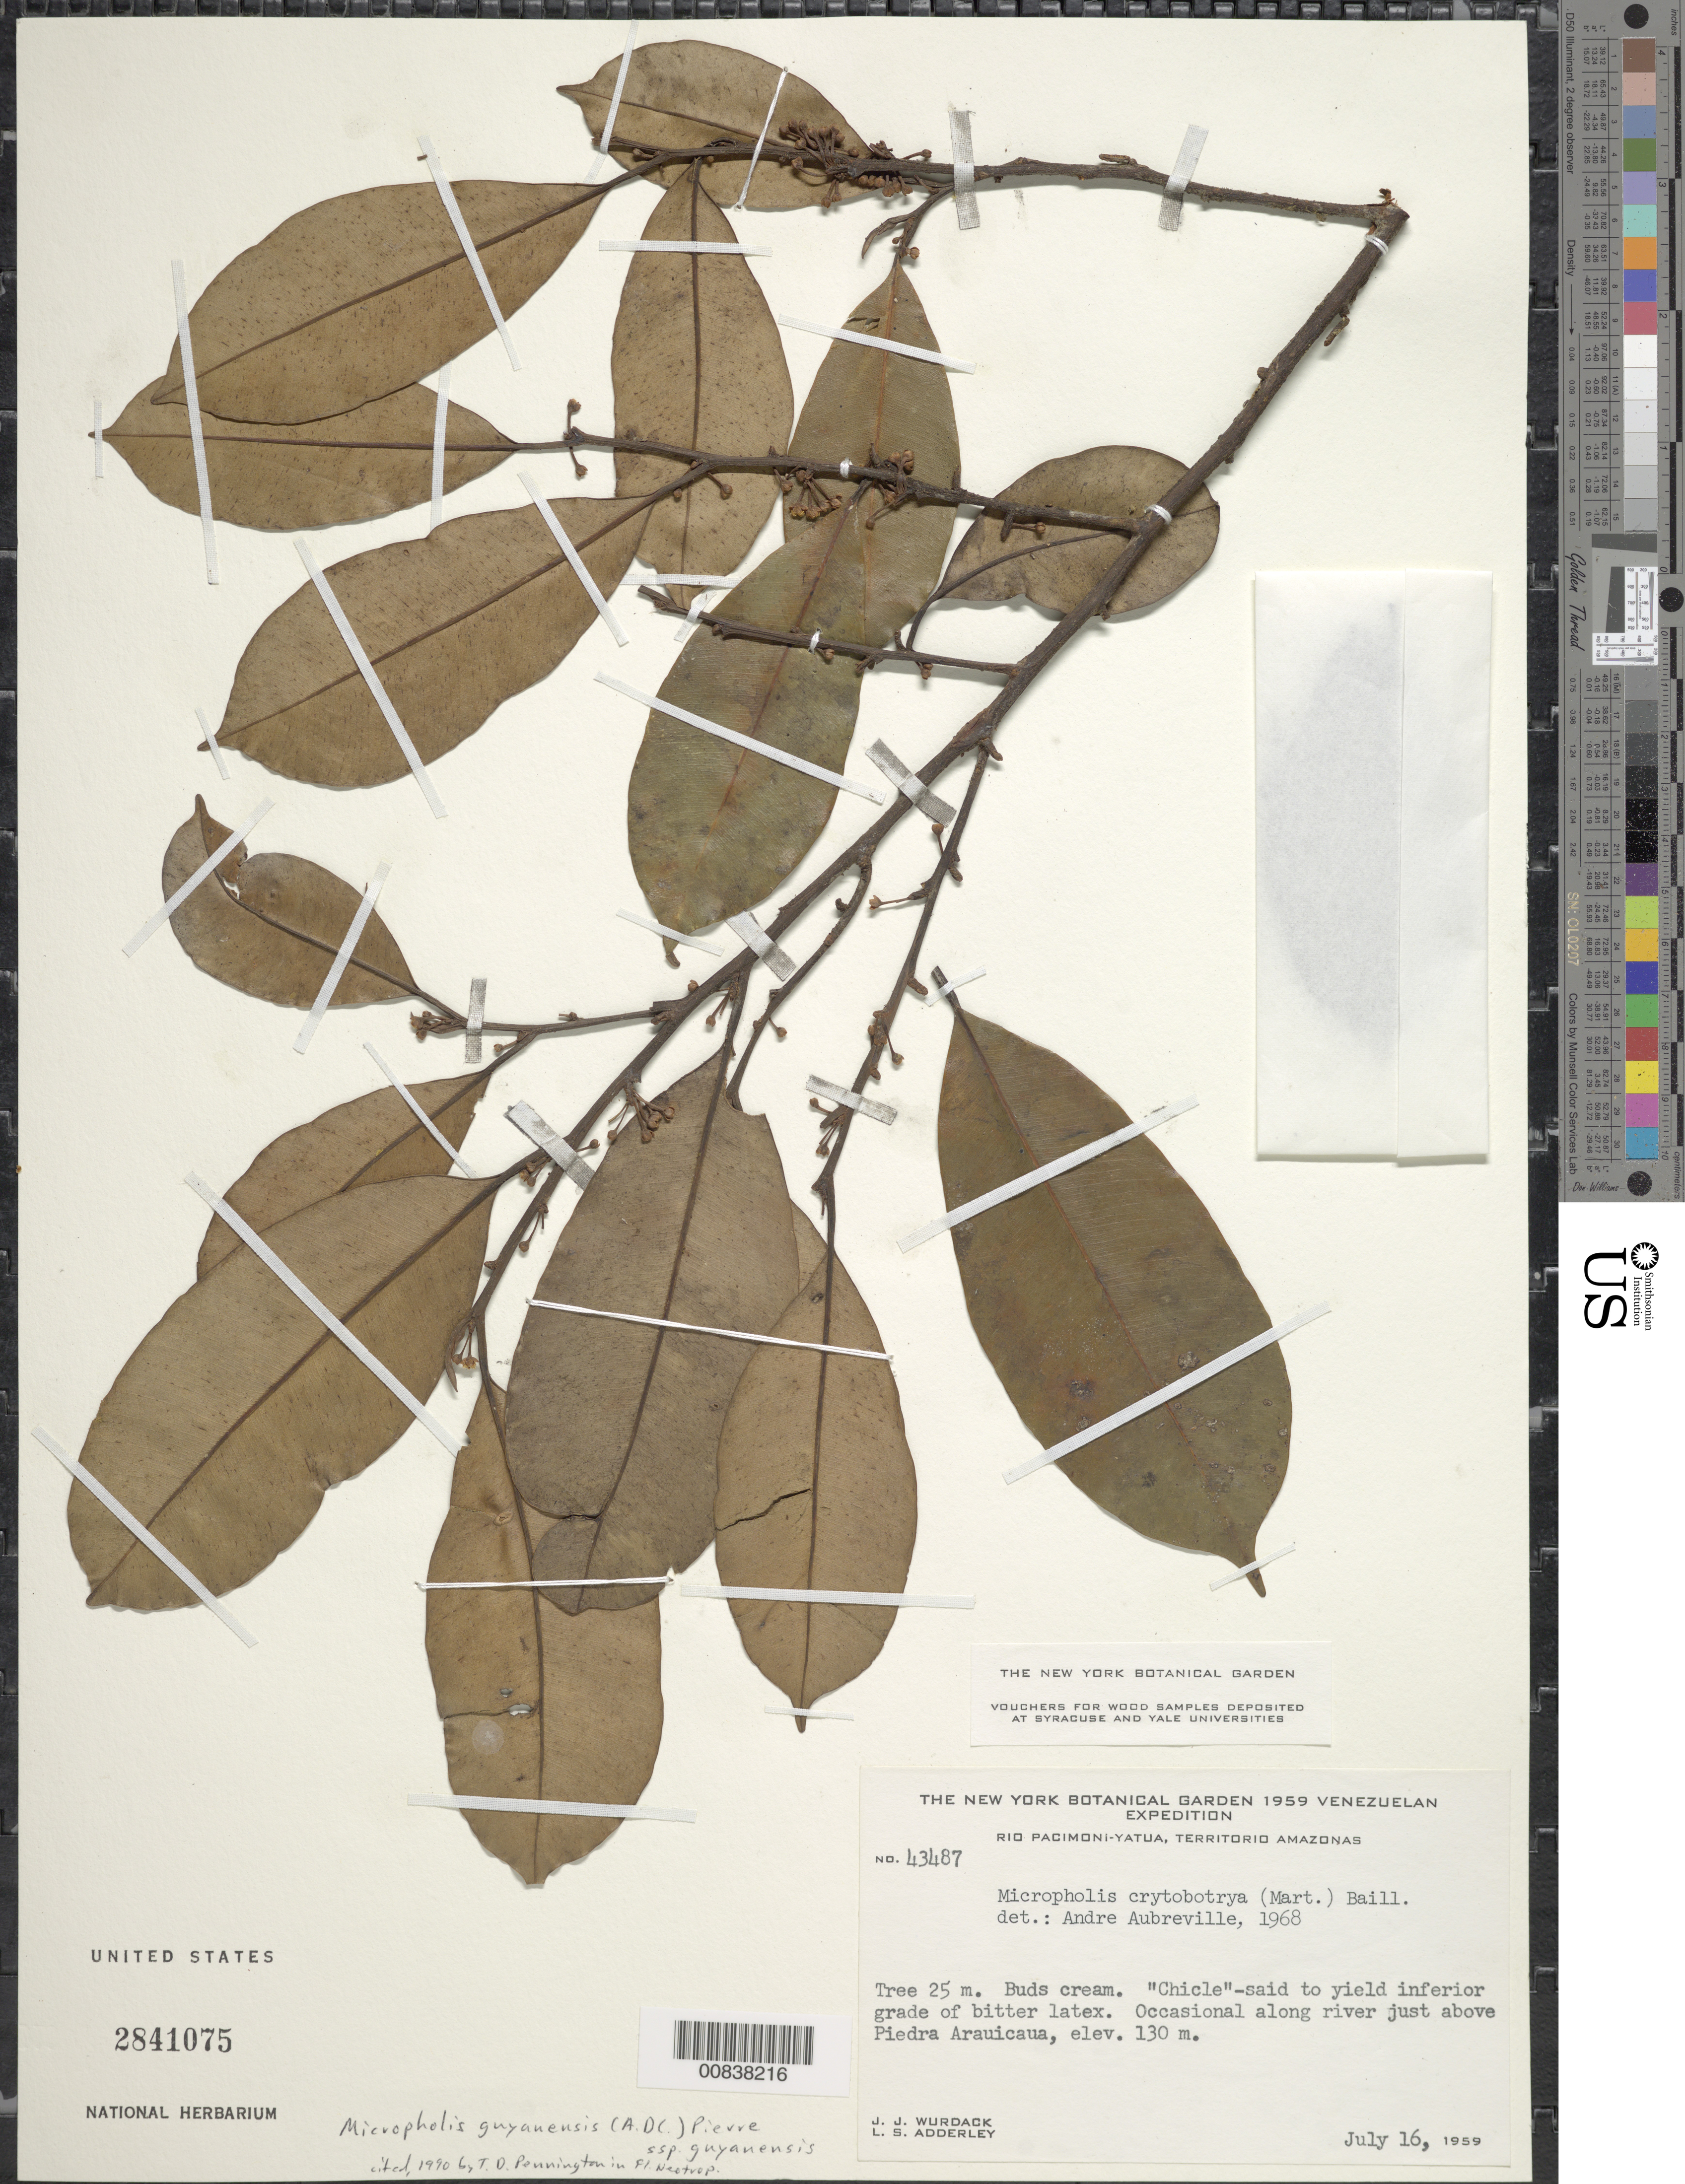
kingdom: Plantae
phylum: Tracheophyta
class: Magnoliopsida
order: Ericales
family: Sapotaceae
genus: Micropholis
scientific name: Micropholis guyanensis subsp. guyanensis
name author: (A. DC.) Pierre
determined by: Pennington, T. D., (K)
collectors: J. J. Wurdack & L. S. Adderley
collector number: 43487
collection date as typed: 16-Jul-59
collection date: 1959-07-16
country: Venezuela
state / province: Amazonas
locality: Río Pacimoni - Yatua, just above Piedra Arauicaua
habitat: Along river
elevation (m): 130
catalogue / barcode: US 2841075